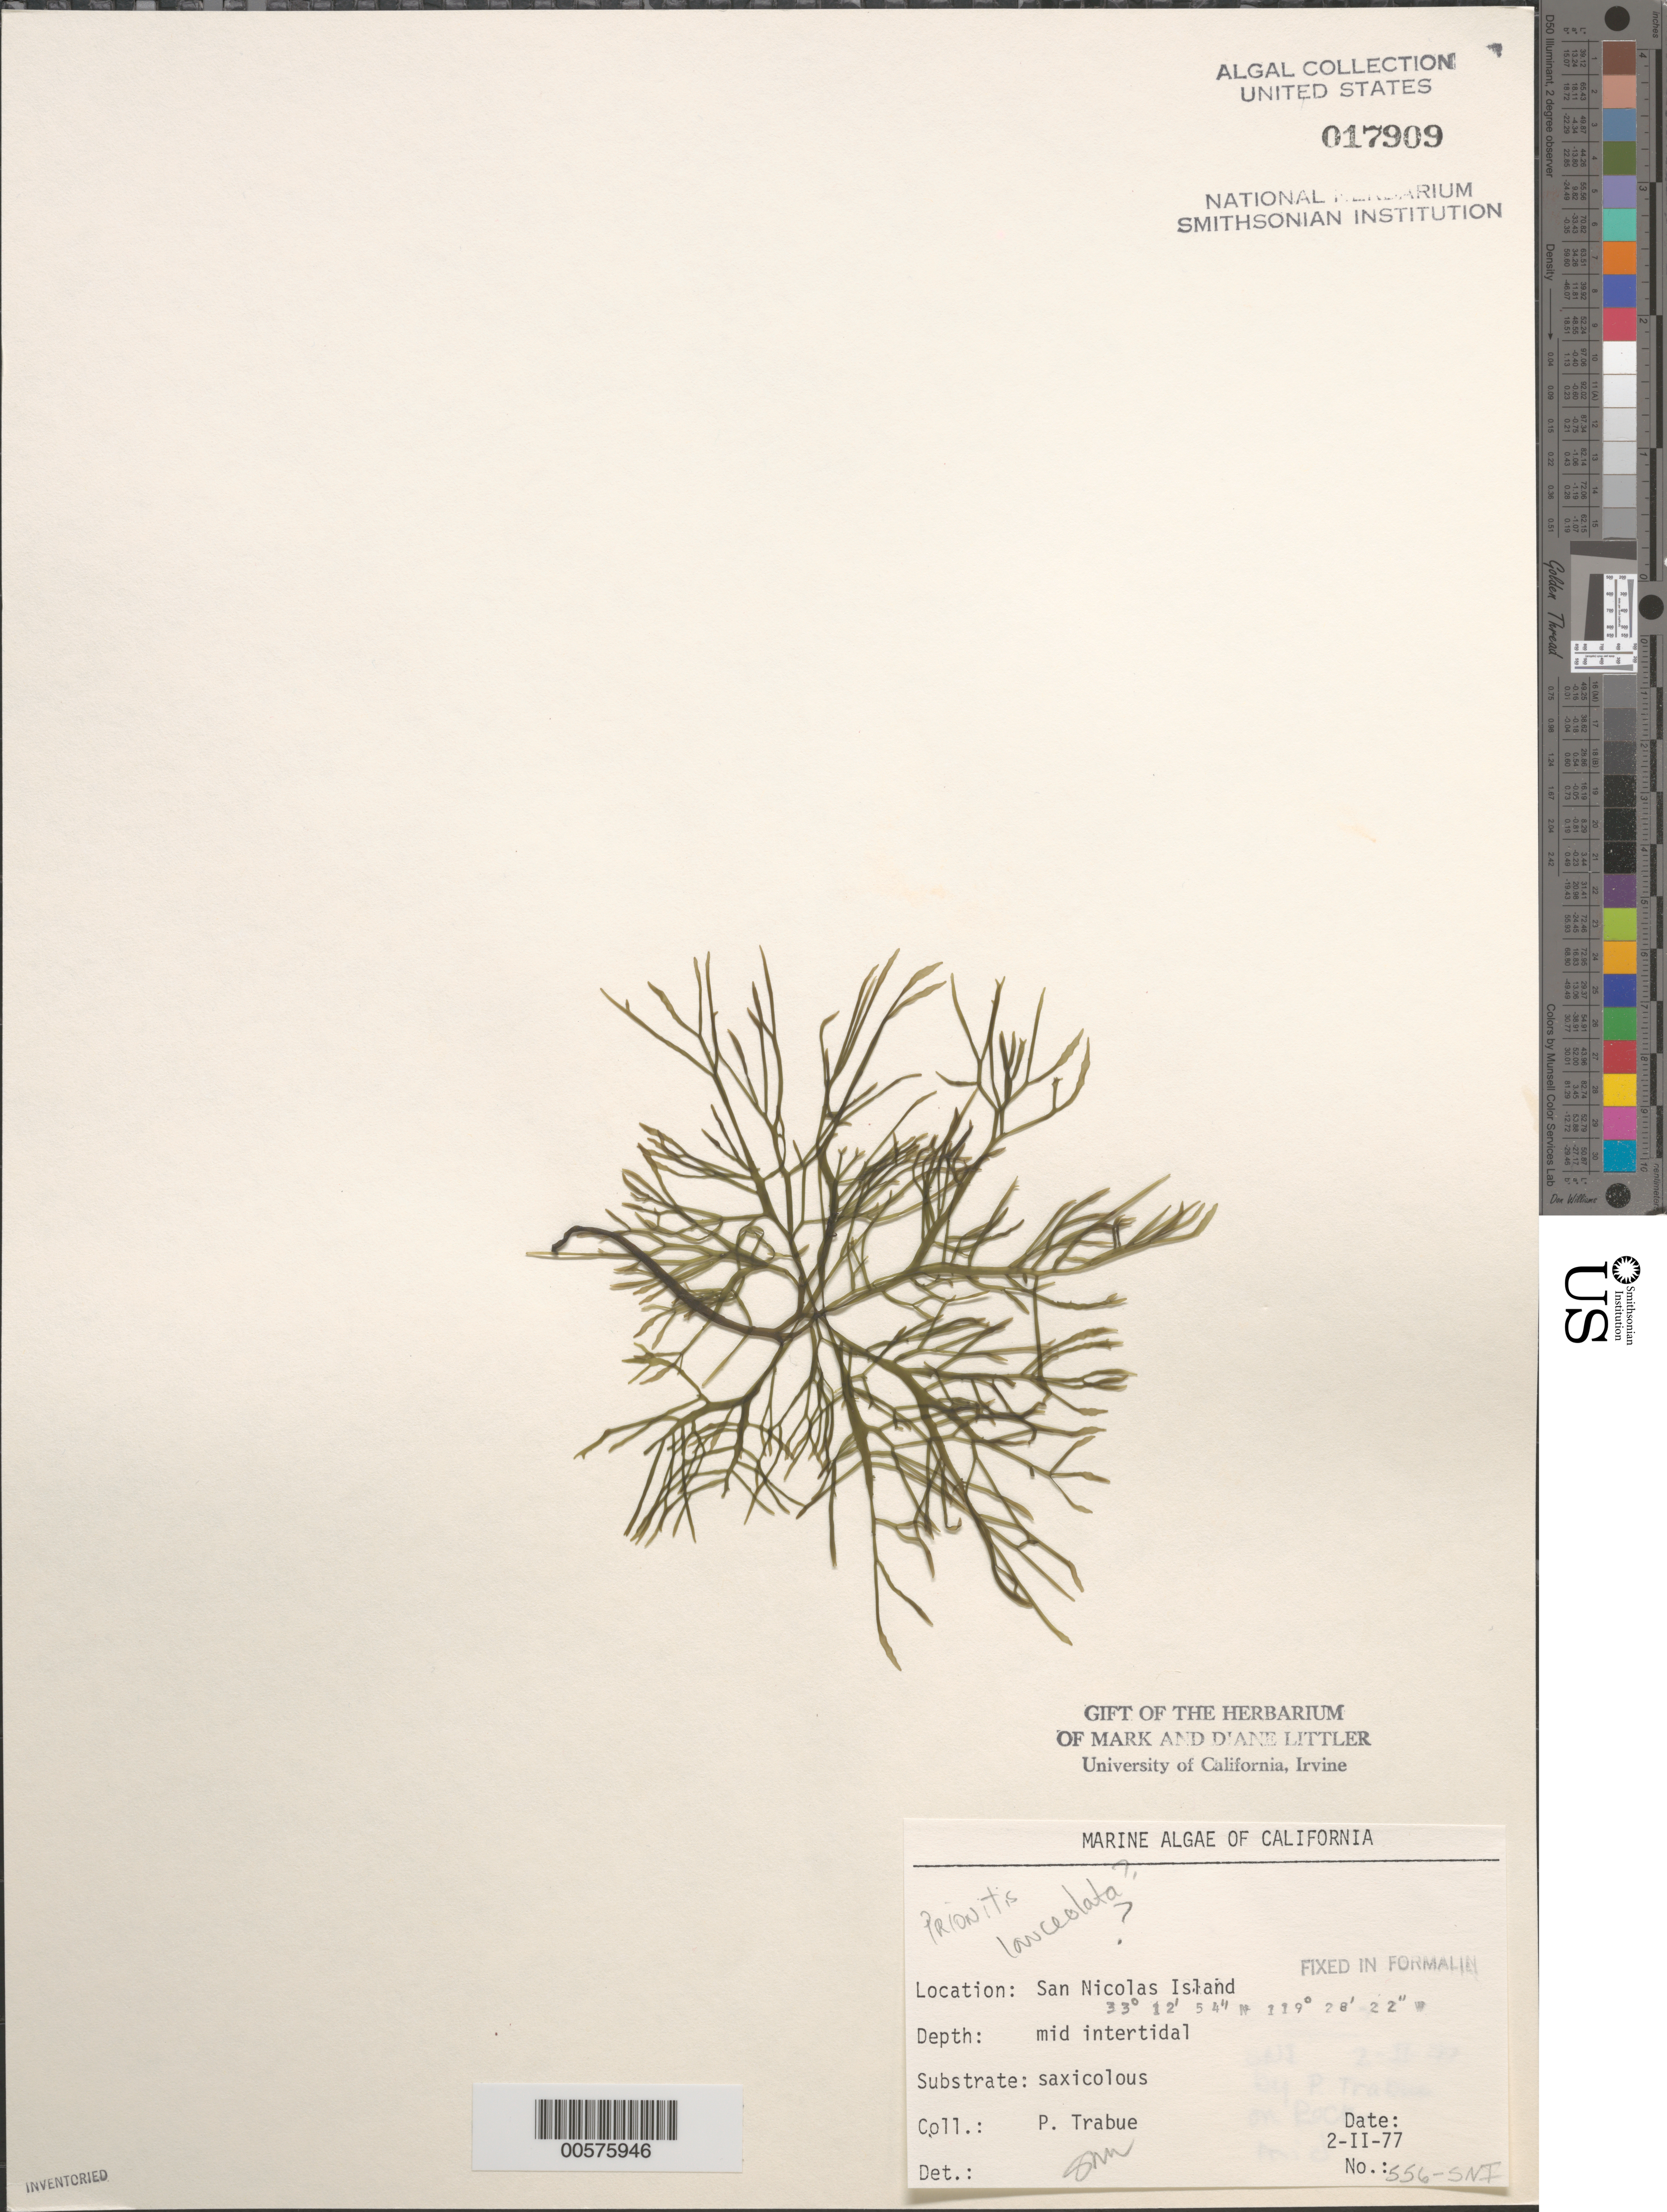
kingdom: Plantae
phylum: Rhodophyta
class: Florideophyceae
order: Cryptonemiales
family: Cryptonemiaceae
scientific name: Prionitis lanceolata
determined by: Murray, S. N.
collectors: P. J. Trabue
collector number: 556-sni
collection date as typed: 02 Feb 1977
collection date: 1977-02-02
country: United States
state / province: California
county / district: Ventura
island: San Nicolas Island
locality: Dutch Harbor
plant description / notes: BLM-SOCALBIGHT Rocky Intertidal Survey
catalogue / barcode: US 17909